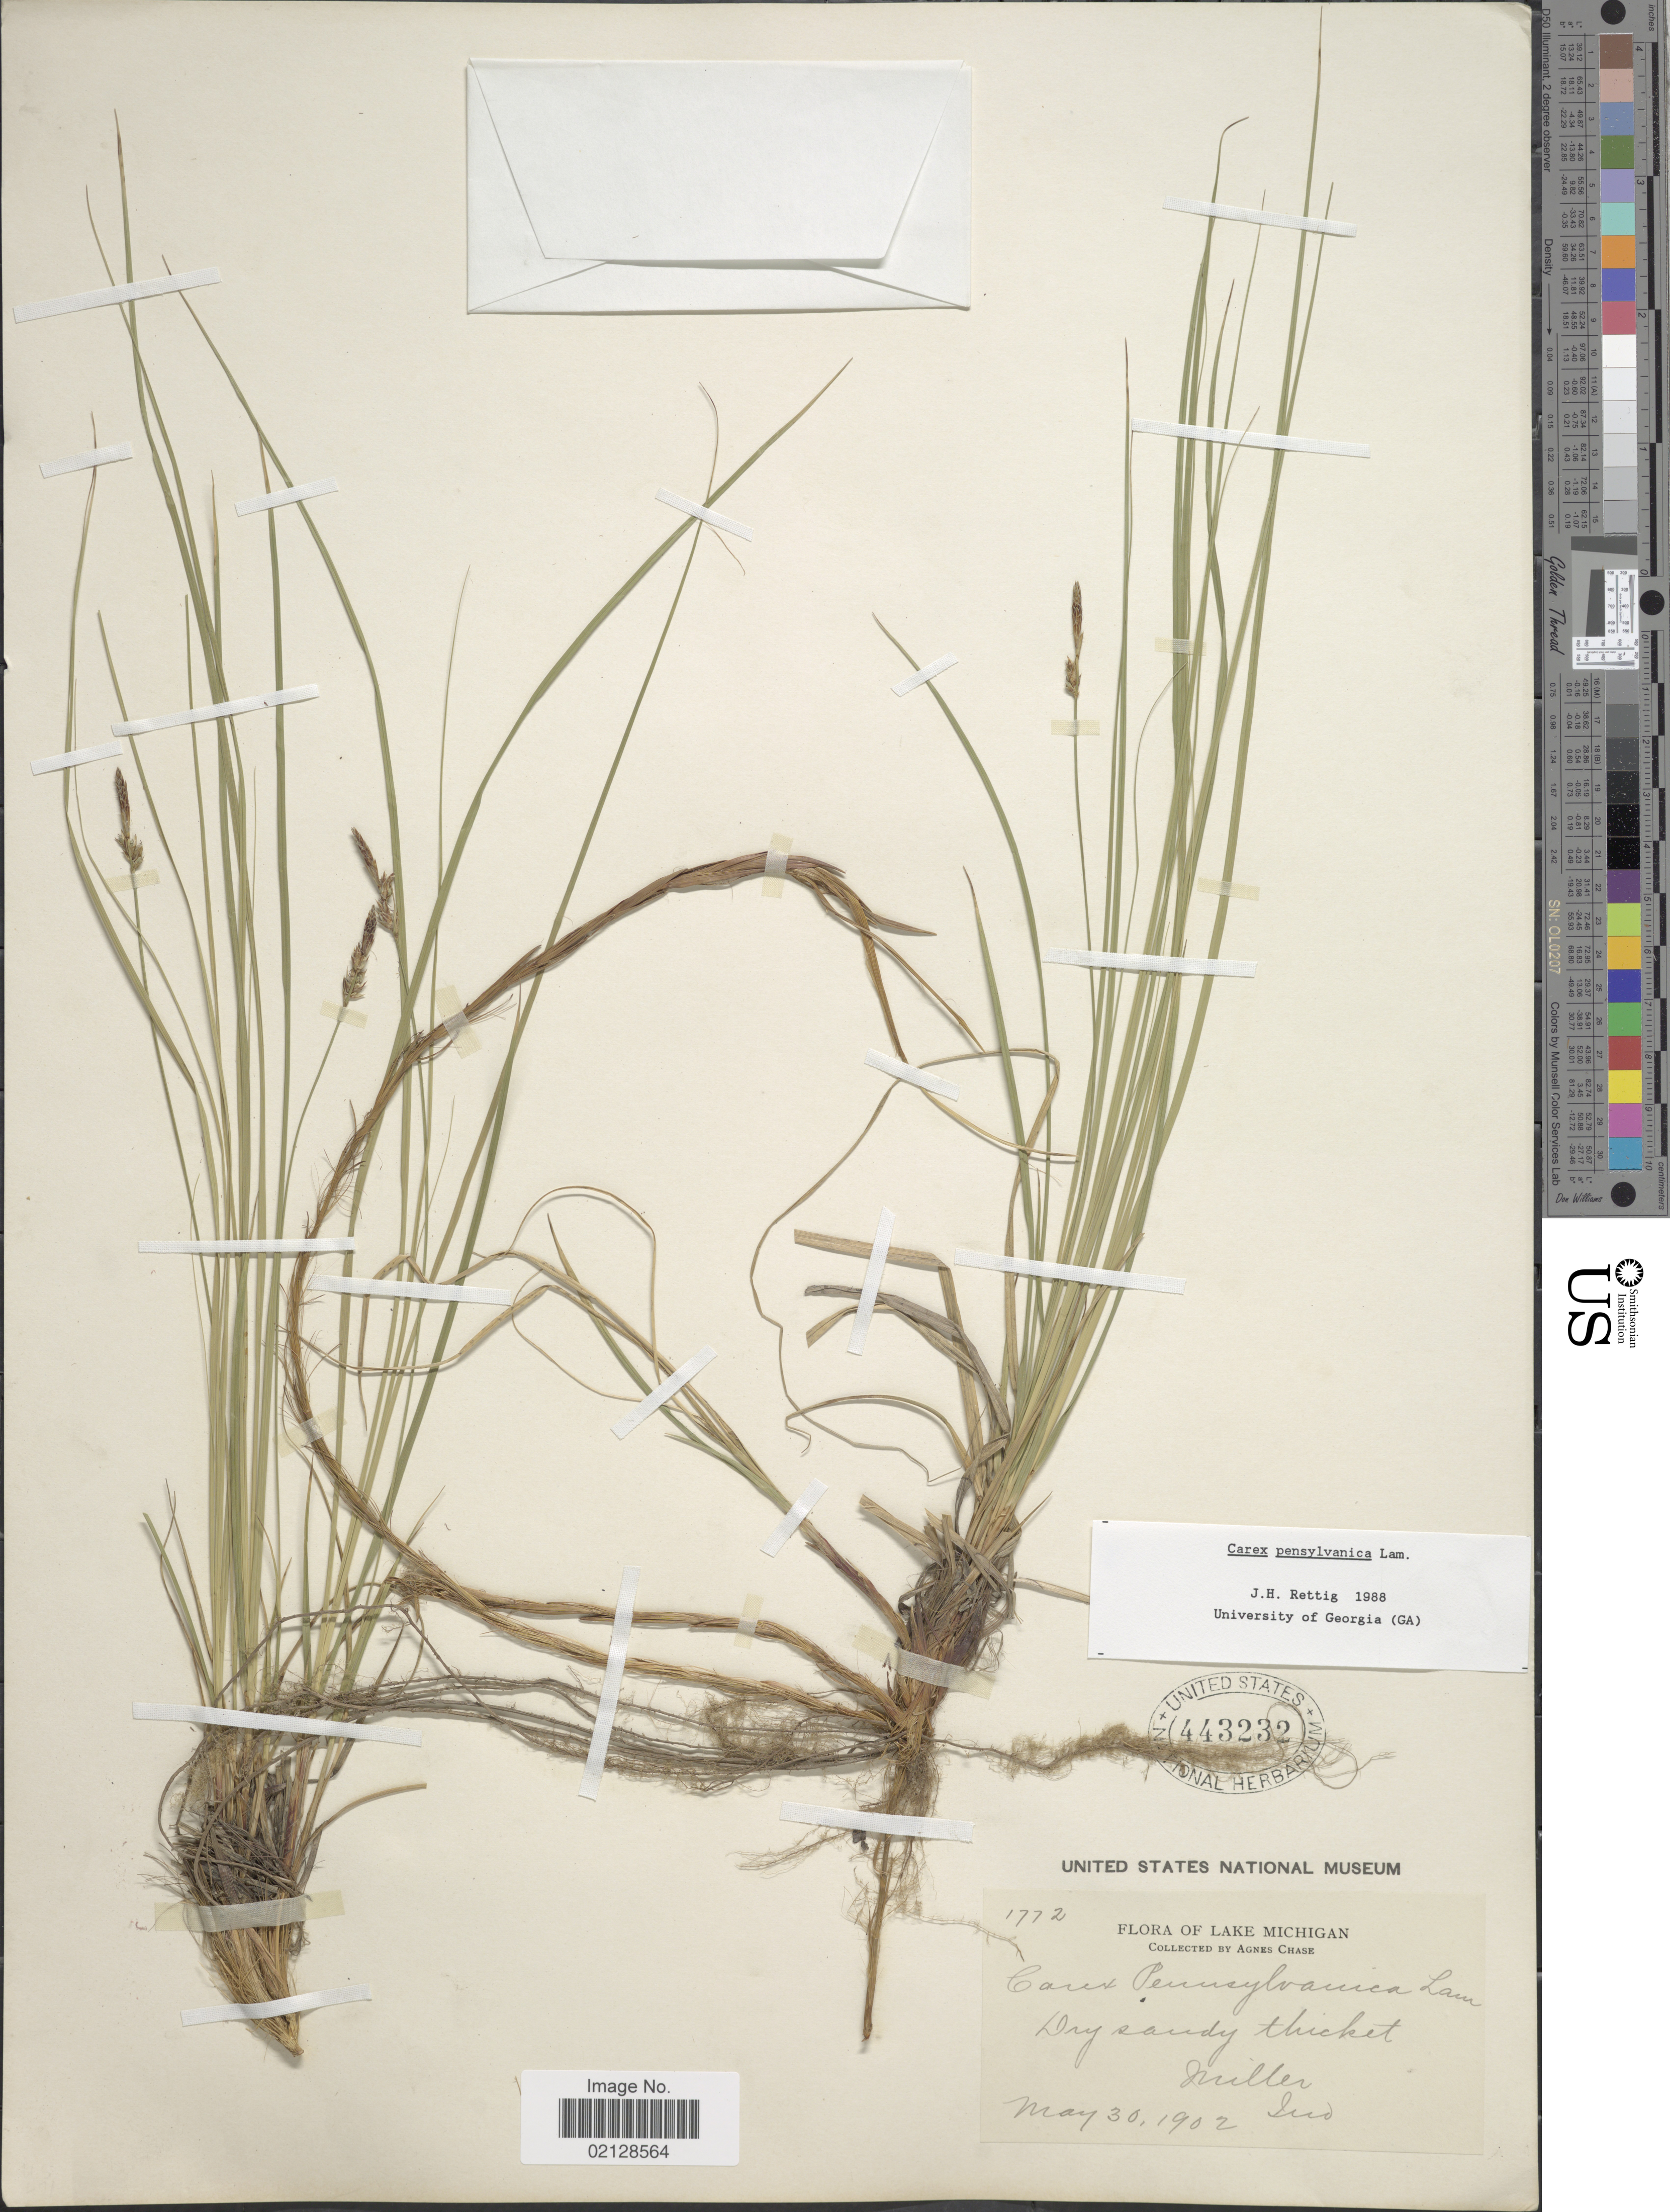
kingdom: Plantae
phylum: Tracheophyta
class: Liliopsida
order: Poales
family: Cyperaceae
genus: Carex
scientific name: Carex pensylvanica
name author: Lam.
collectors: A. Chase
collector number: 1772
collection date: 1902-05-30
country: United States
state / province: Indiana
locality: Lake Michigan,Miller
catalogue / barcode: US 443232